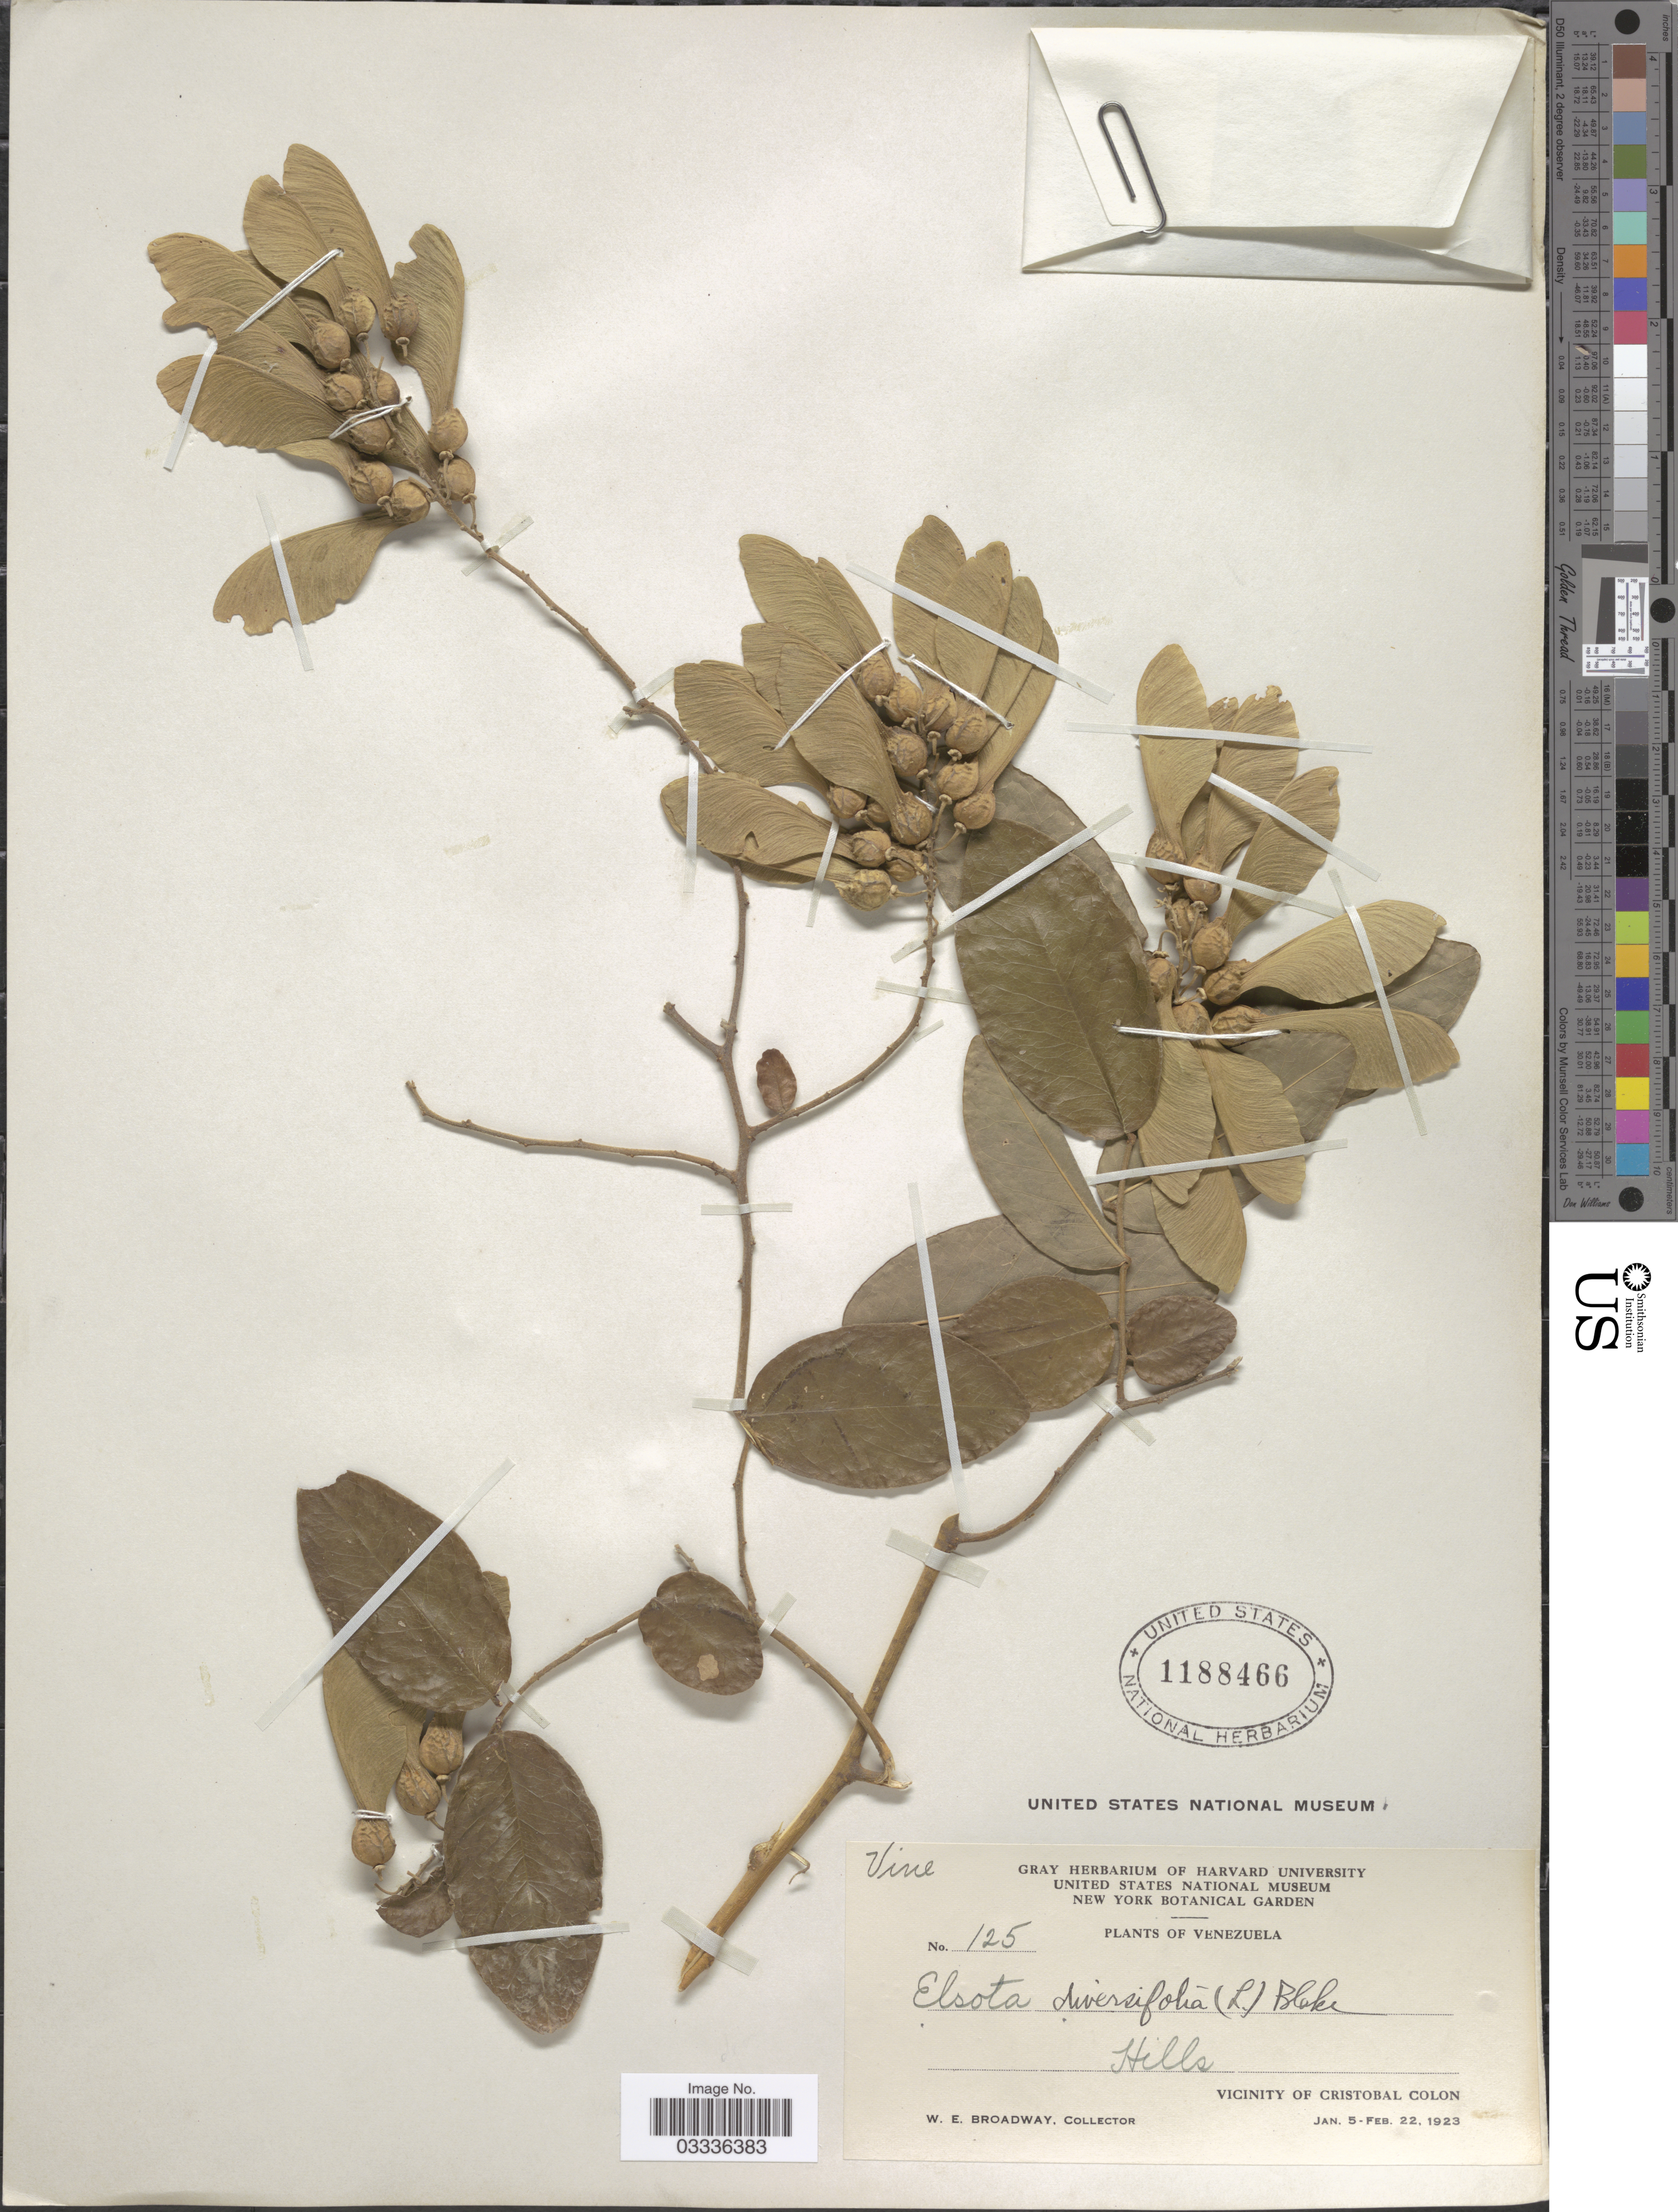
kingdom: Plantae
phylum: Tracheophyta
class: Magnoliopsida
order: Fabales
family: Polygalaceae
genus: Securidaca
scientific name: Securidaca diversifolia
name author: (L.) S.F. Blake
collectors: W. E. Broadway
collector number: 125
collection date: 1923-01-05/1923-02-22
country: Venezuela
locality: Vicinity of Cristobal Colon.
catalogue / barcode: US 1188466